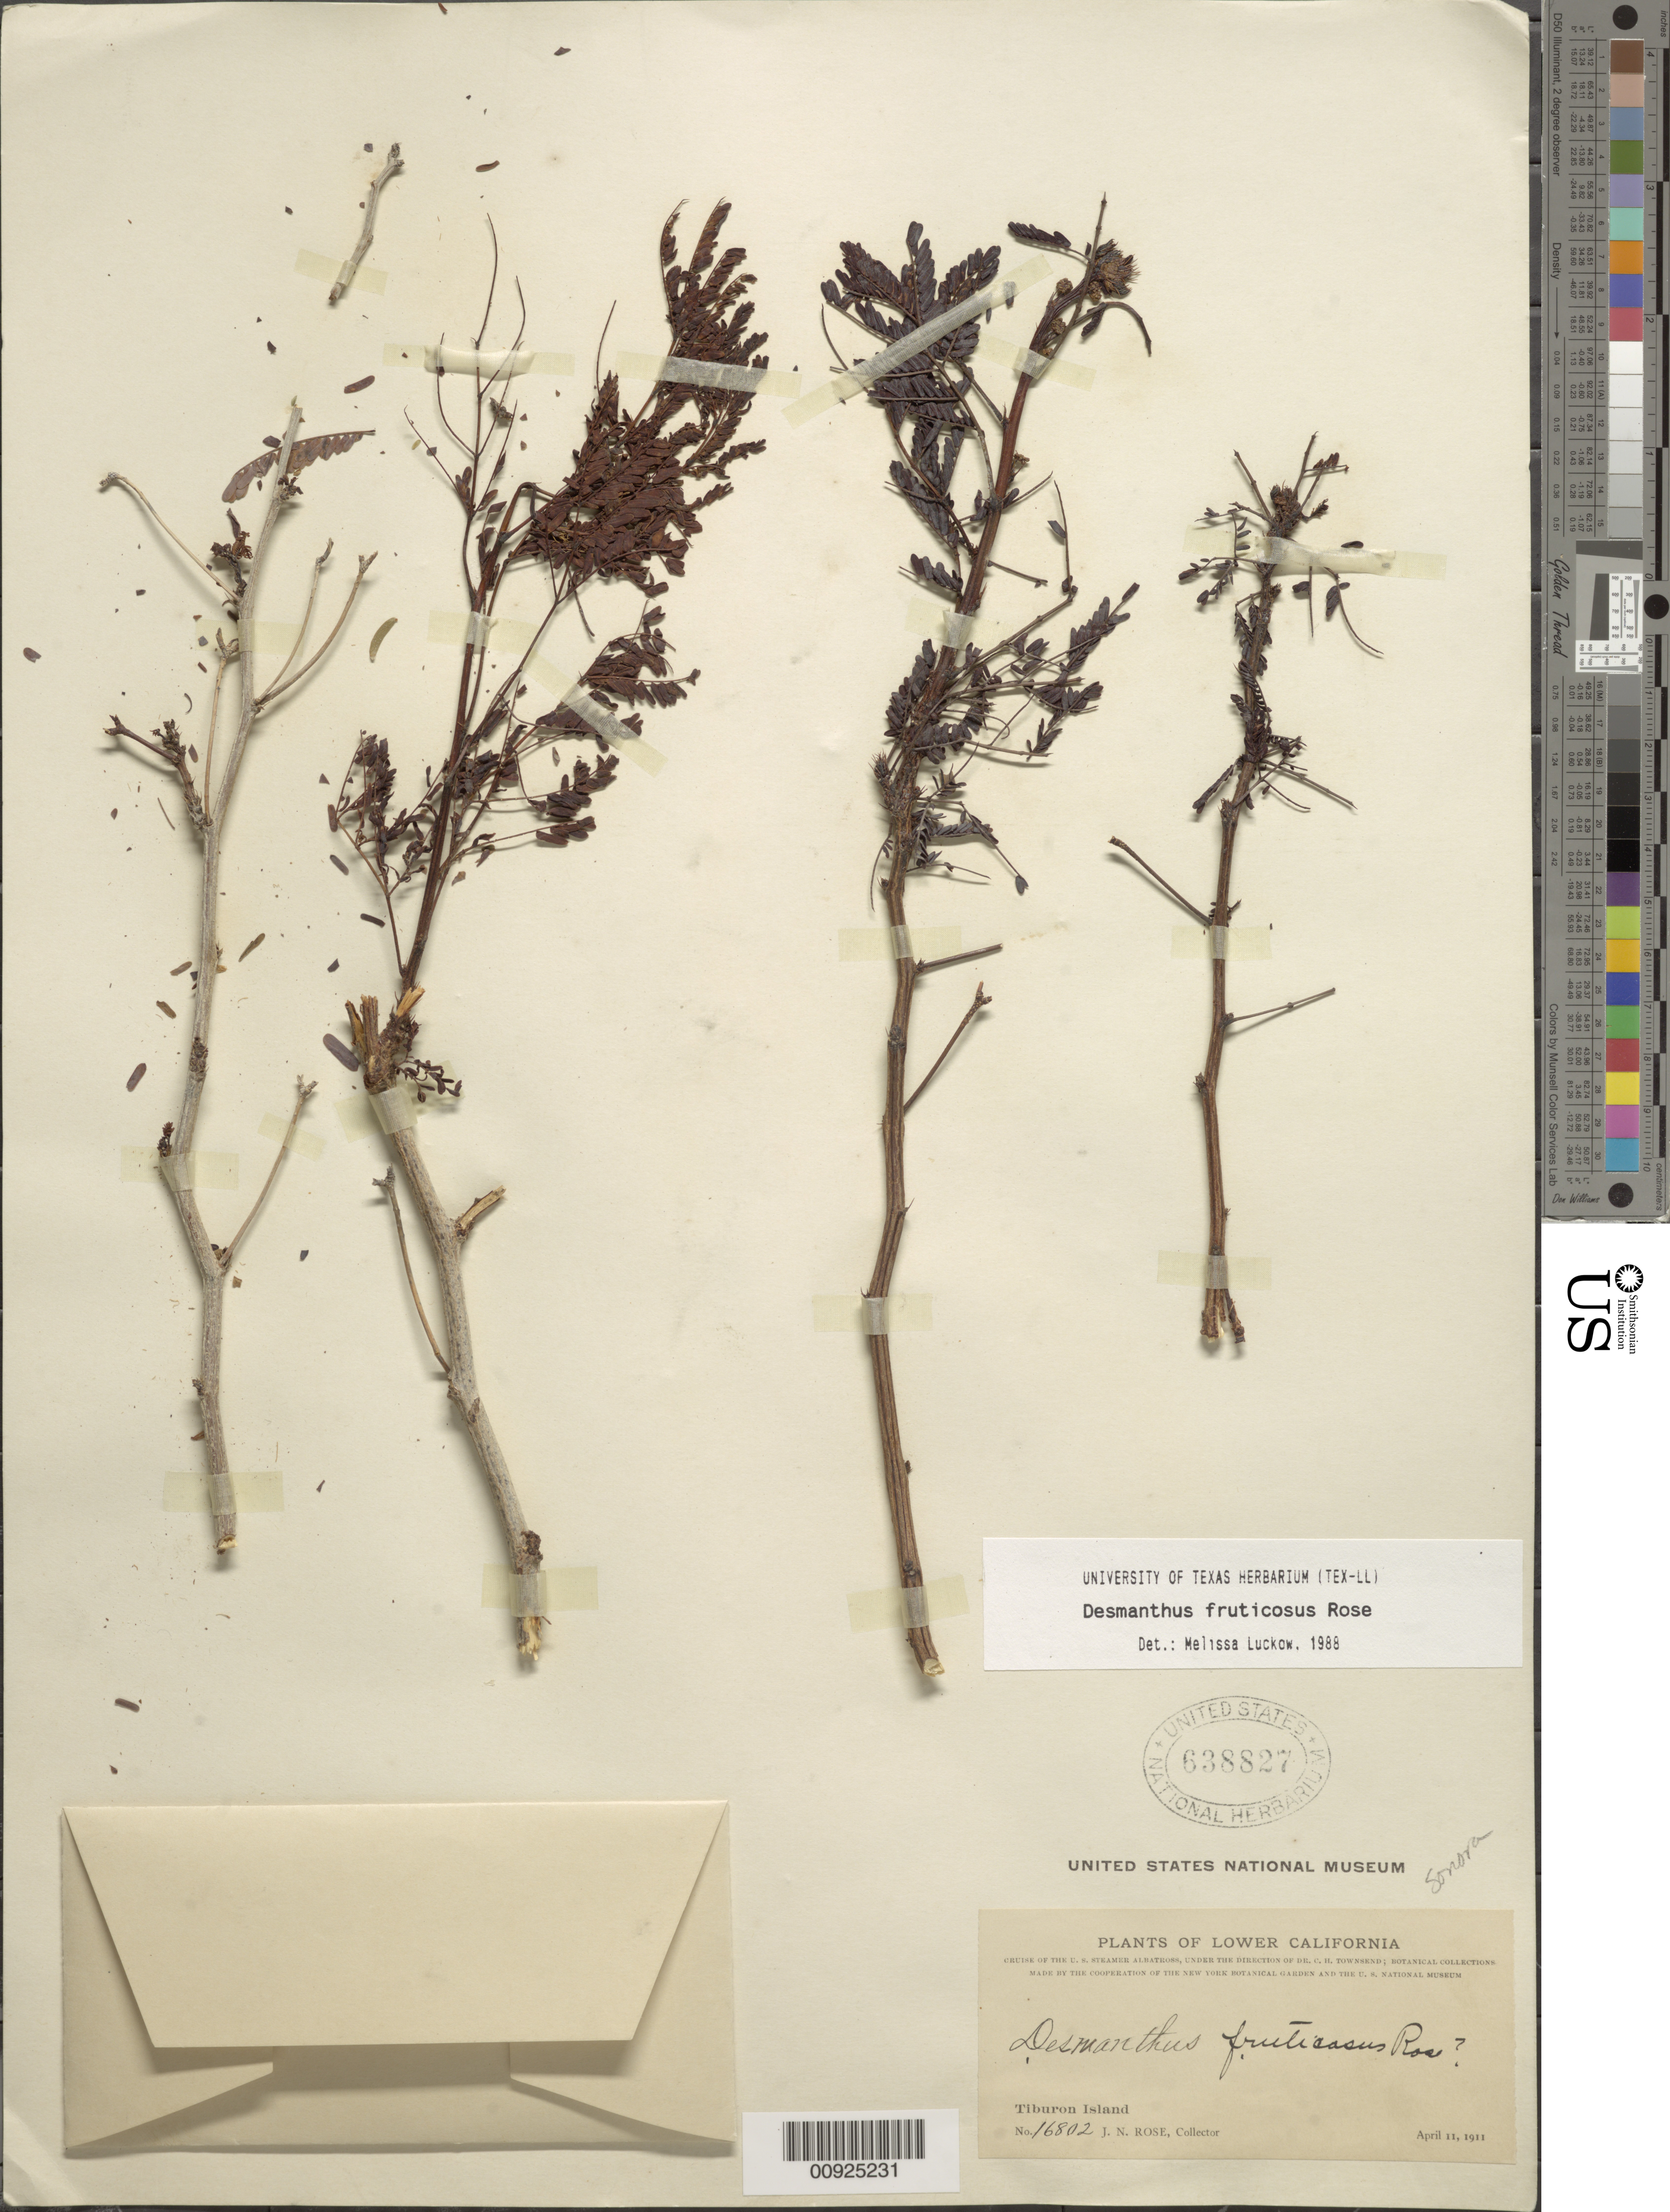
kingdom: Plantae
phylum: Tracheophyta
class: Magnoliopsida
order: Fabales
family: Fabaceae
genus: Desmanthus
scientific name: Desmanthus fruticosus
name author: Rose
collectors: J. N. Rose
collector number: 16802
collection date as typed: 11 Apr 1911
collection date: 1911-04-11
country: Mexico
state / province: Sonora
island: Tiburon I.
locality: Tiburon Island.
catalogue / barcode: US 638827